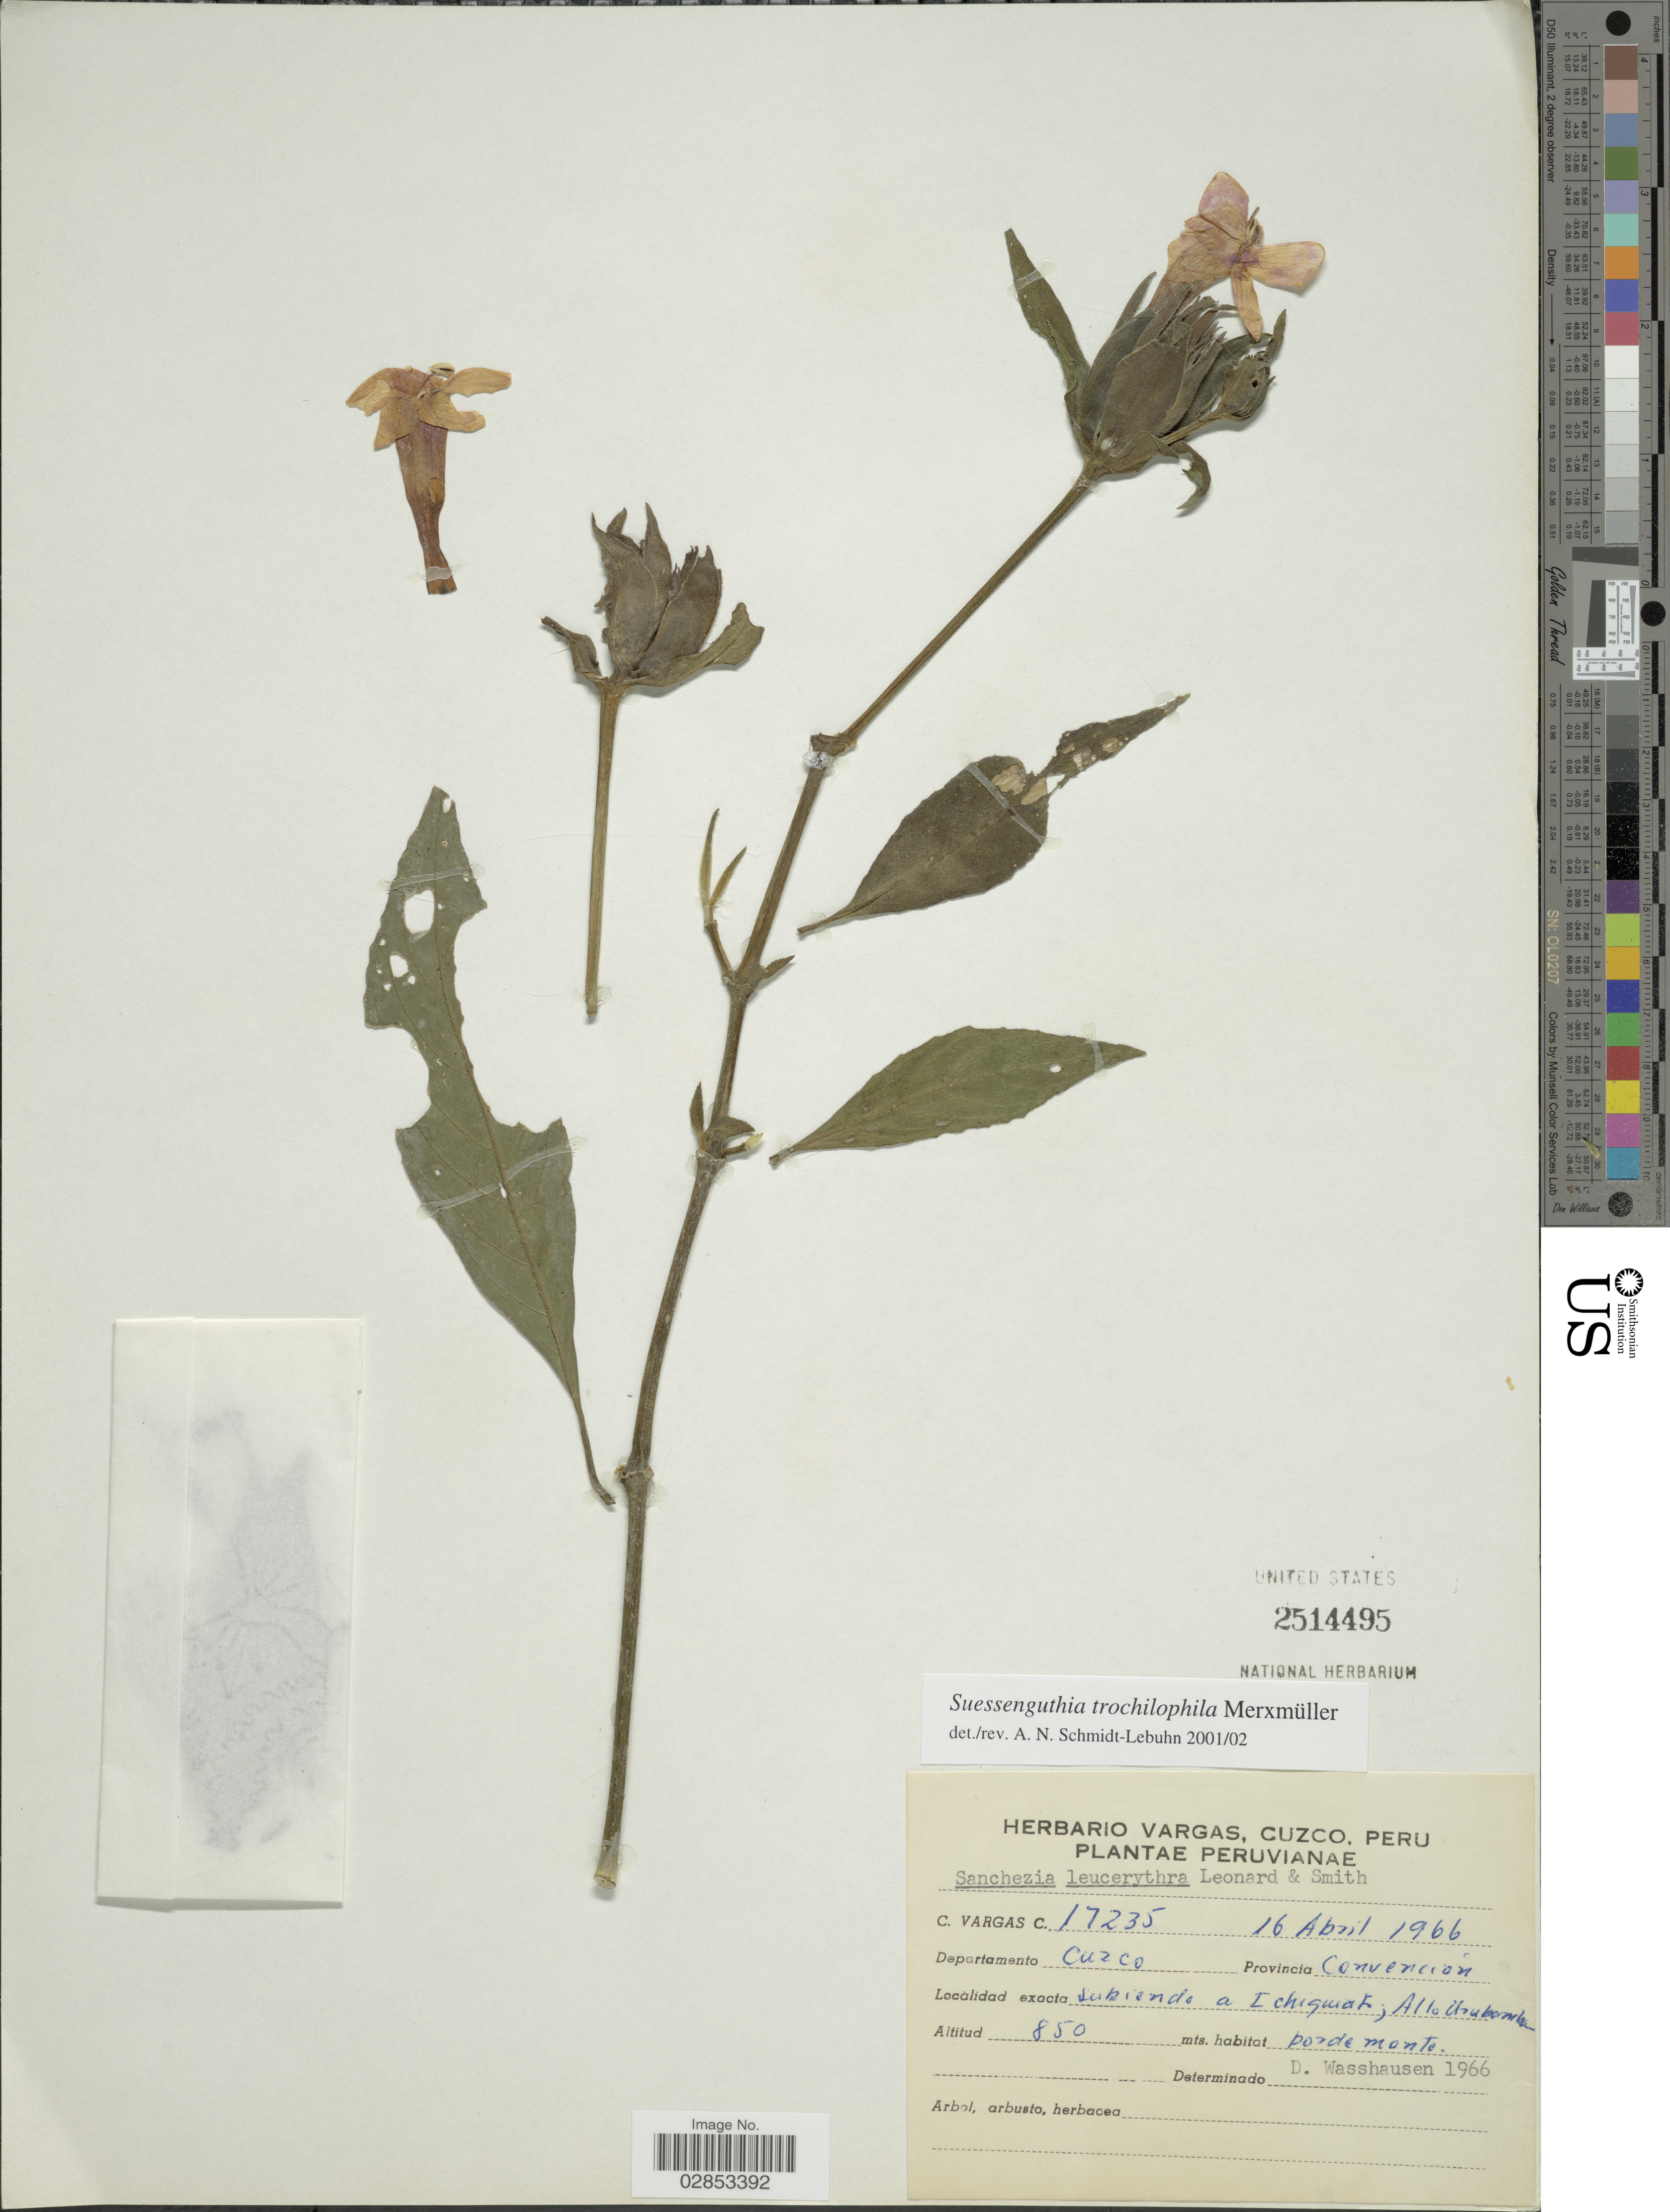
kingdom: Plantae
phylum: Tracheophyta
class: Magnoliopsida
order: Lamiales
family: Acanthaceae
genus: Suessenguthia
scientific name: Suessenguthia trochilophila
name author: Merxm.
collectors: C. Vargas Calderón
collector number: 17235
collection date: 1966-04-16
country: Peru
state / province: Cusco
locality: Departamento Cuzco, Provincia Convencion. Suriende a Ichiguati, alto Urubamba.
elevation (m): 850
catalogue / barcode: US 2514495